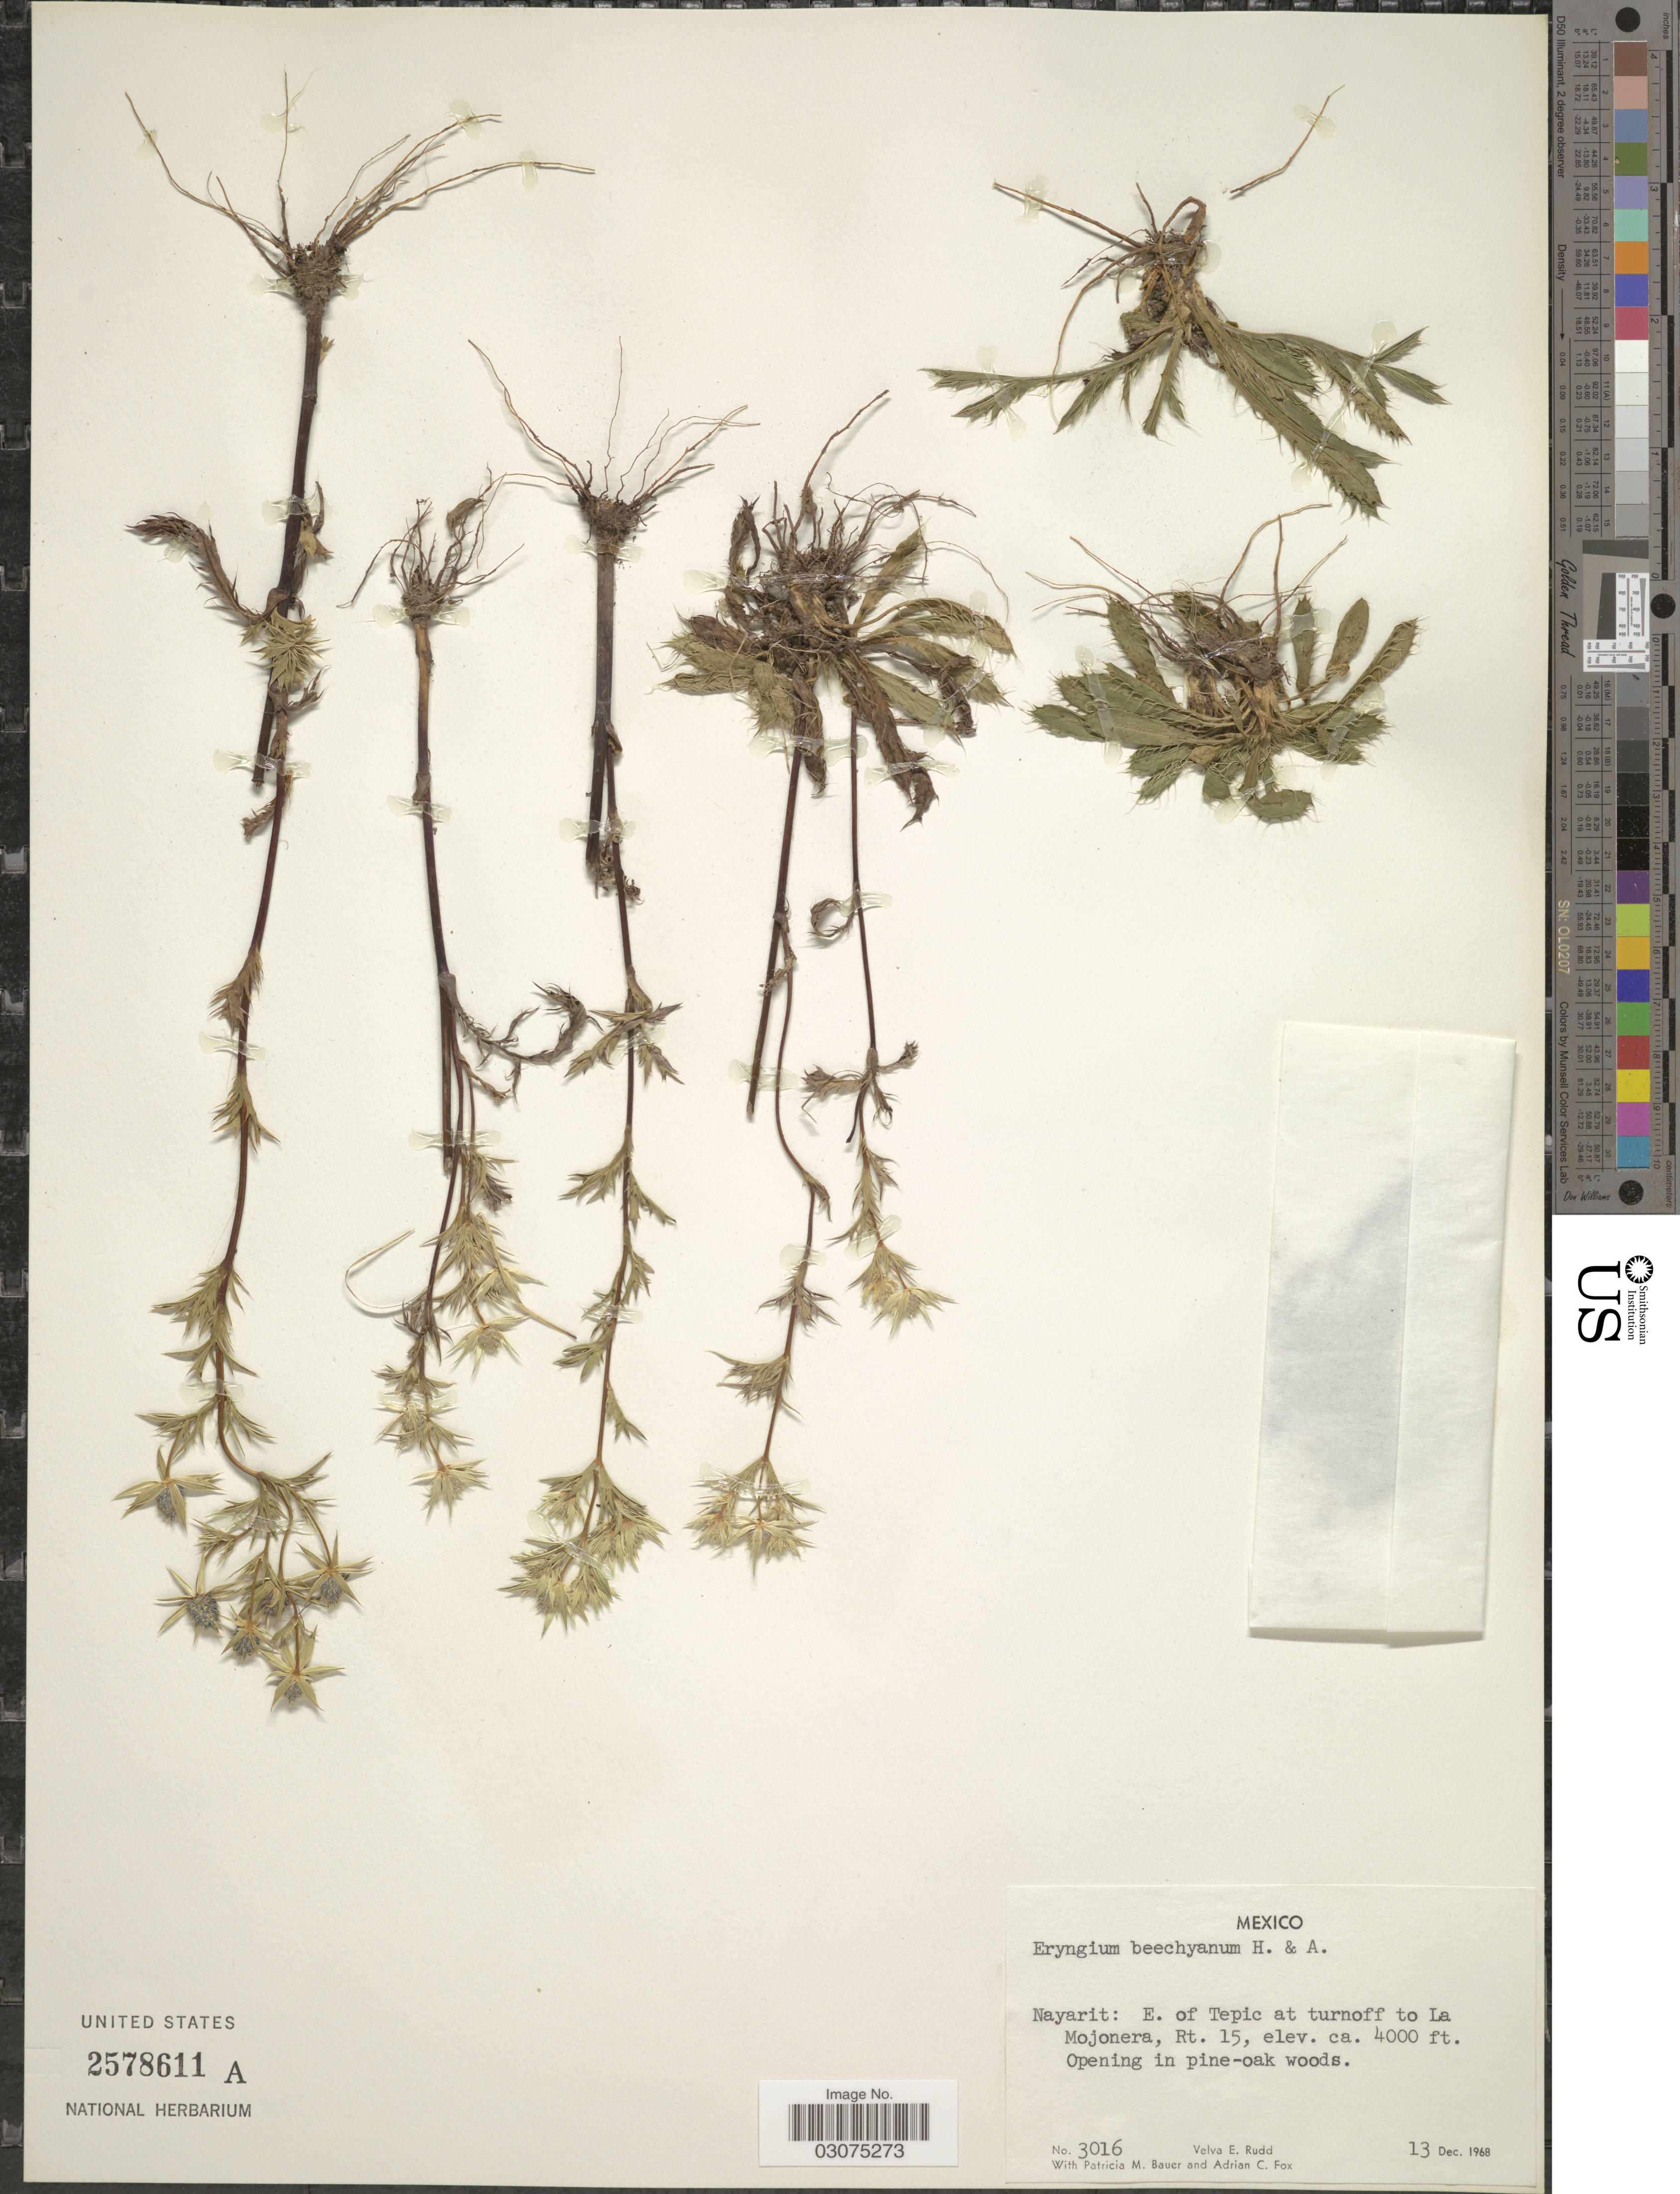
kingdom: Plantae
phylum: Tracheophyta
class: Magnoliopsida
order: Apiales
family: Apiaceae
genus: Eryngium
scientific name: Eryngium beecheyanum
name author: Hook. f. & Arn.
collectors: V. E. Rudd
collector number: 3016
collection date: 1968-12-13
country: Mexico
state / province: Nayarit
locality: E. of Tepic at turnoff to La Mojonera, Rt. 15.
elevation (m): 1219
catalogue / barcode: US 2578611A